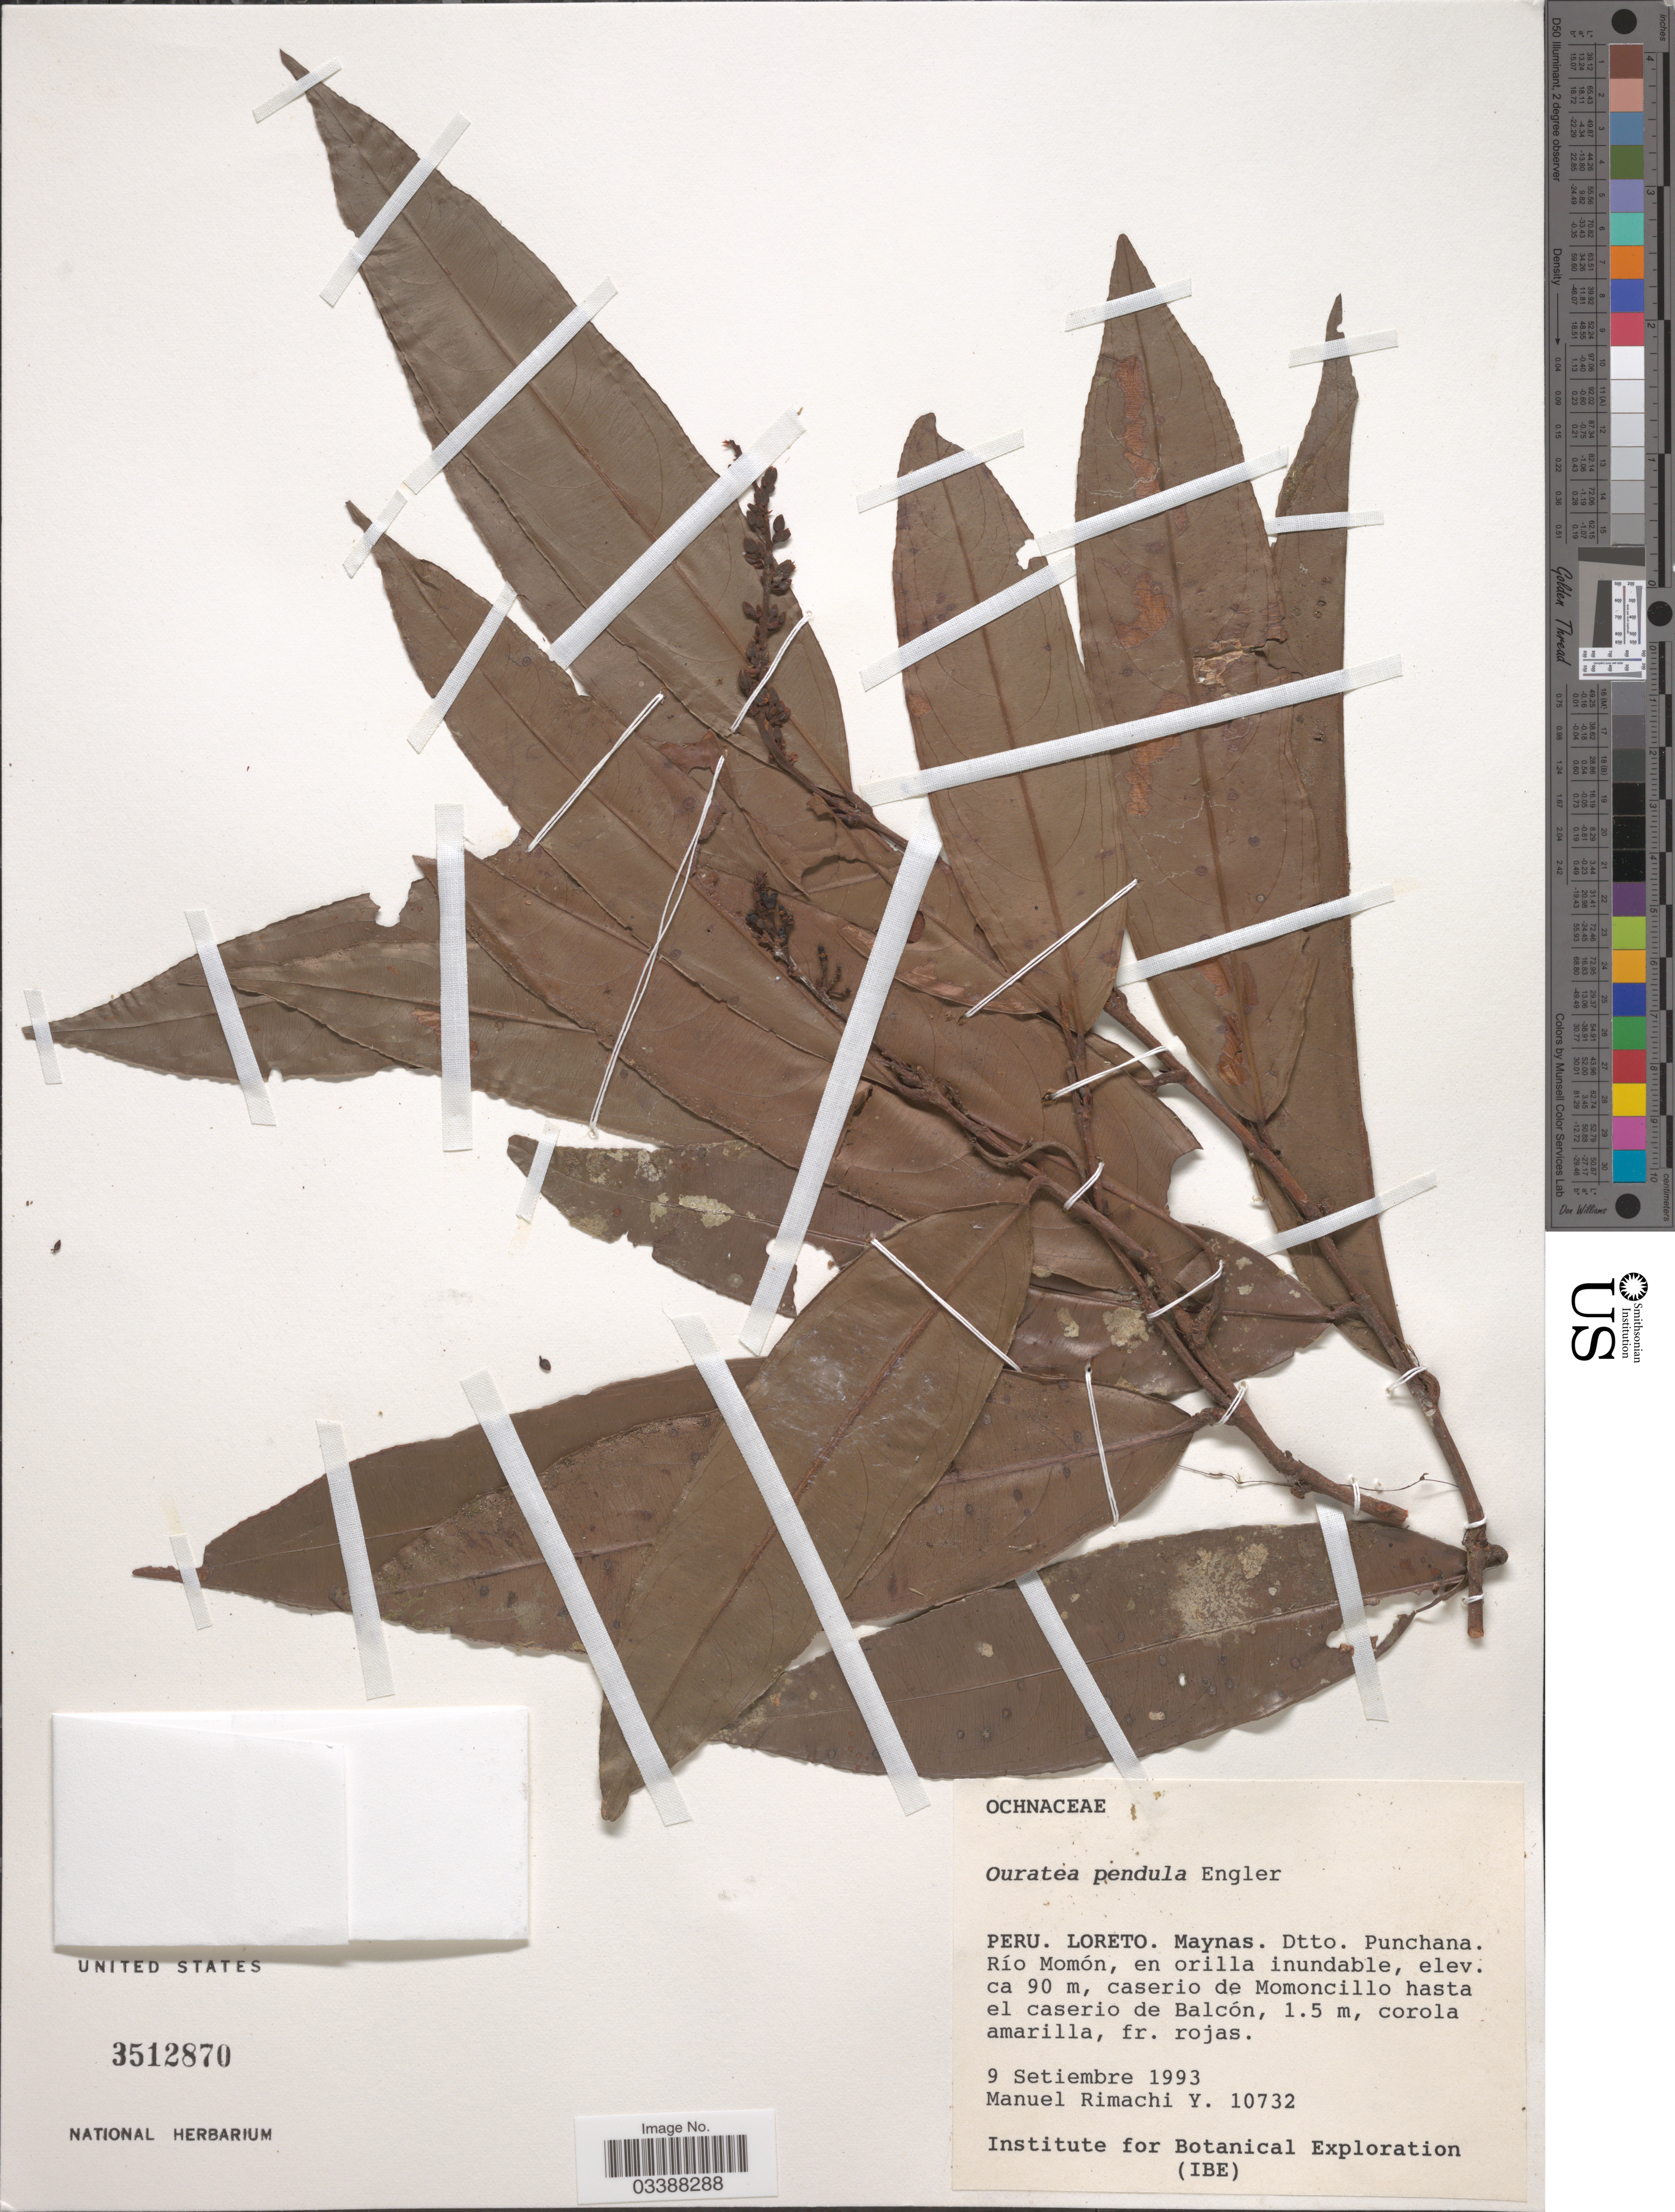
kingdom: Plantae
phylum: Tracheophyta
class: Magnoliopsida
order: Malpighiales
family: Ochnaceae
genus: Ouratea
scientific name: Ouratea pendula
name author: Poepp. ex Engl.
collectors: M. Rimachi Y.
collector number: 10732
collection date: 1993-09-09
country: Peru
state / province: Loreto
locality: Maynas. Dtto. Punchana. Río Momón, en orilla inundable, caserio de Momoncillo hasta el caserio de Balcón.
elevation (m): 90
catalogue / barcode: US 3512870